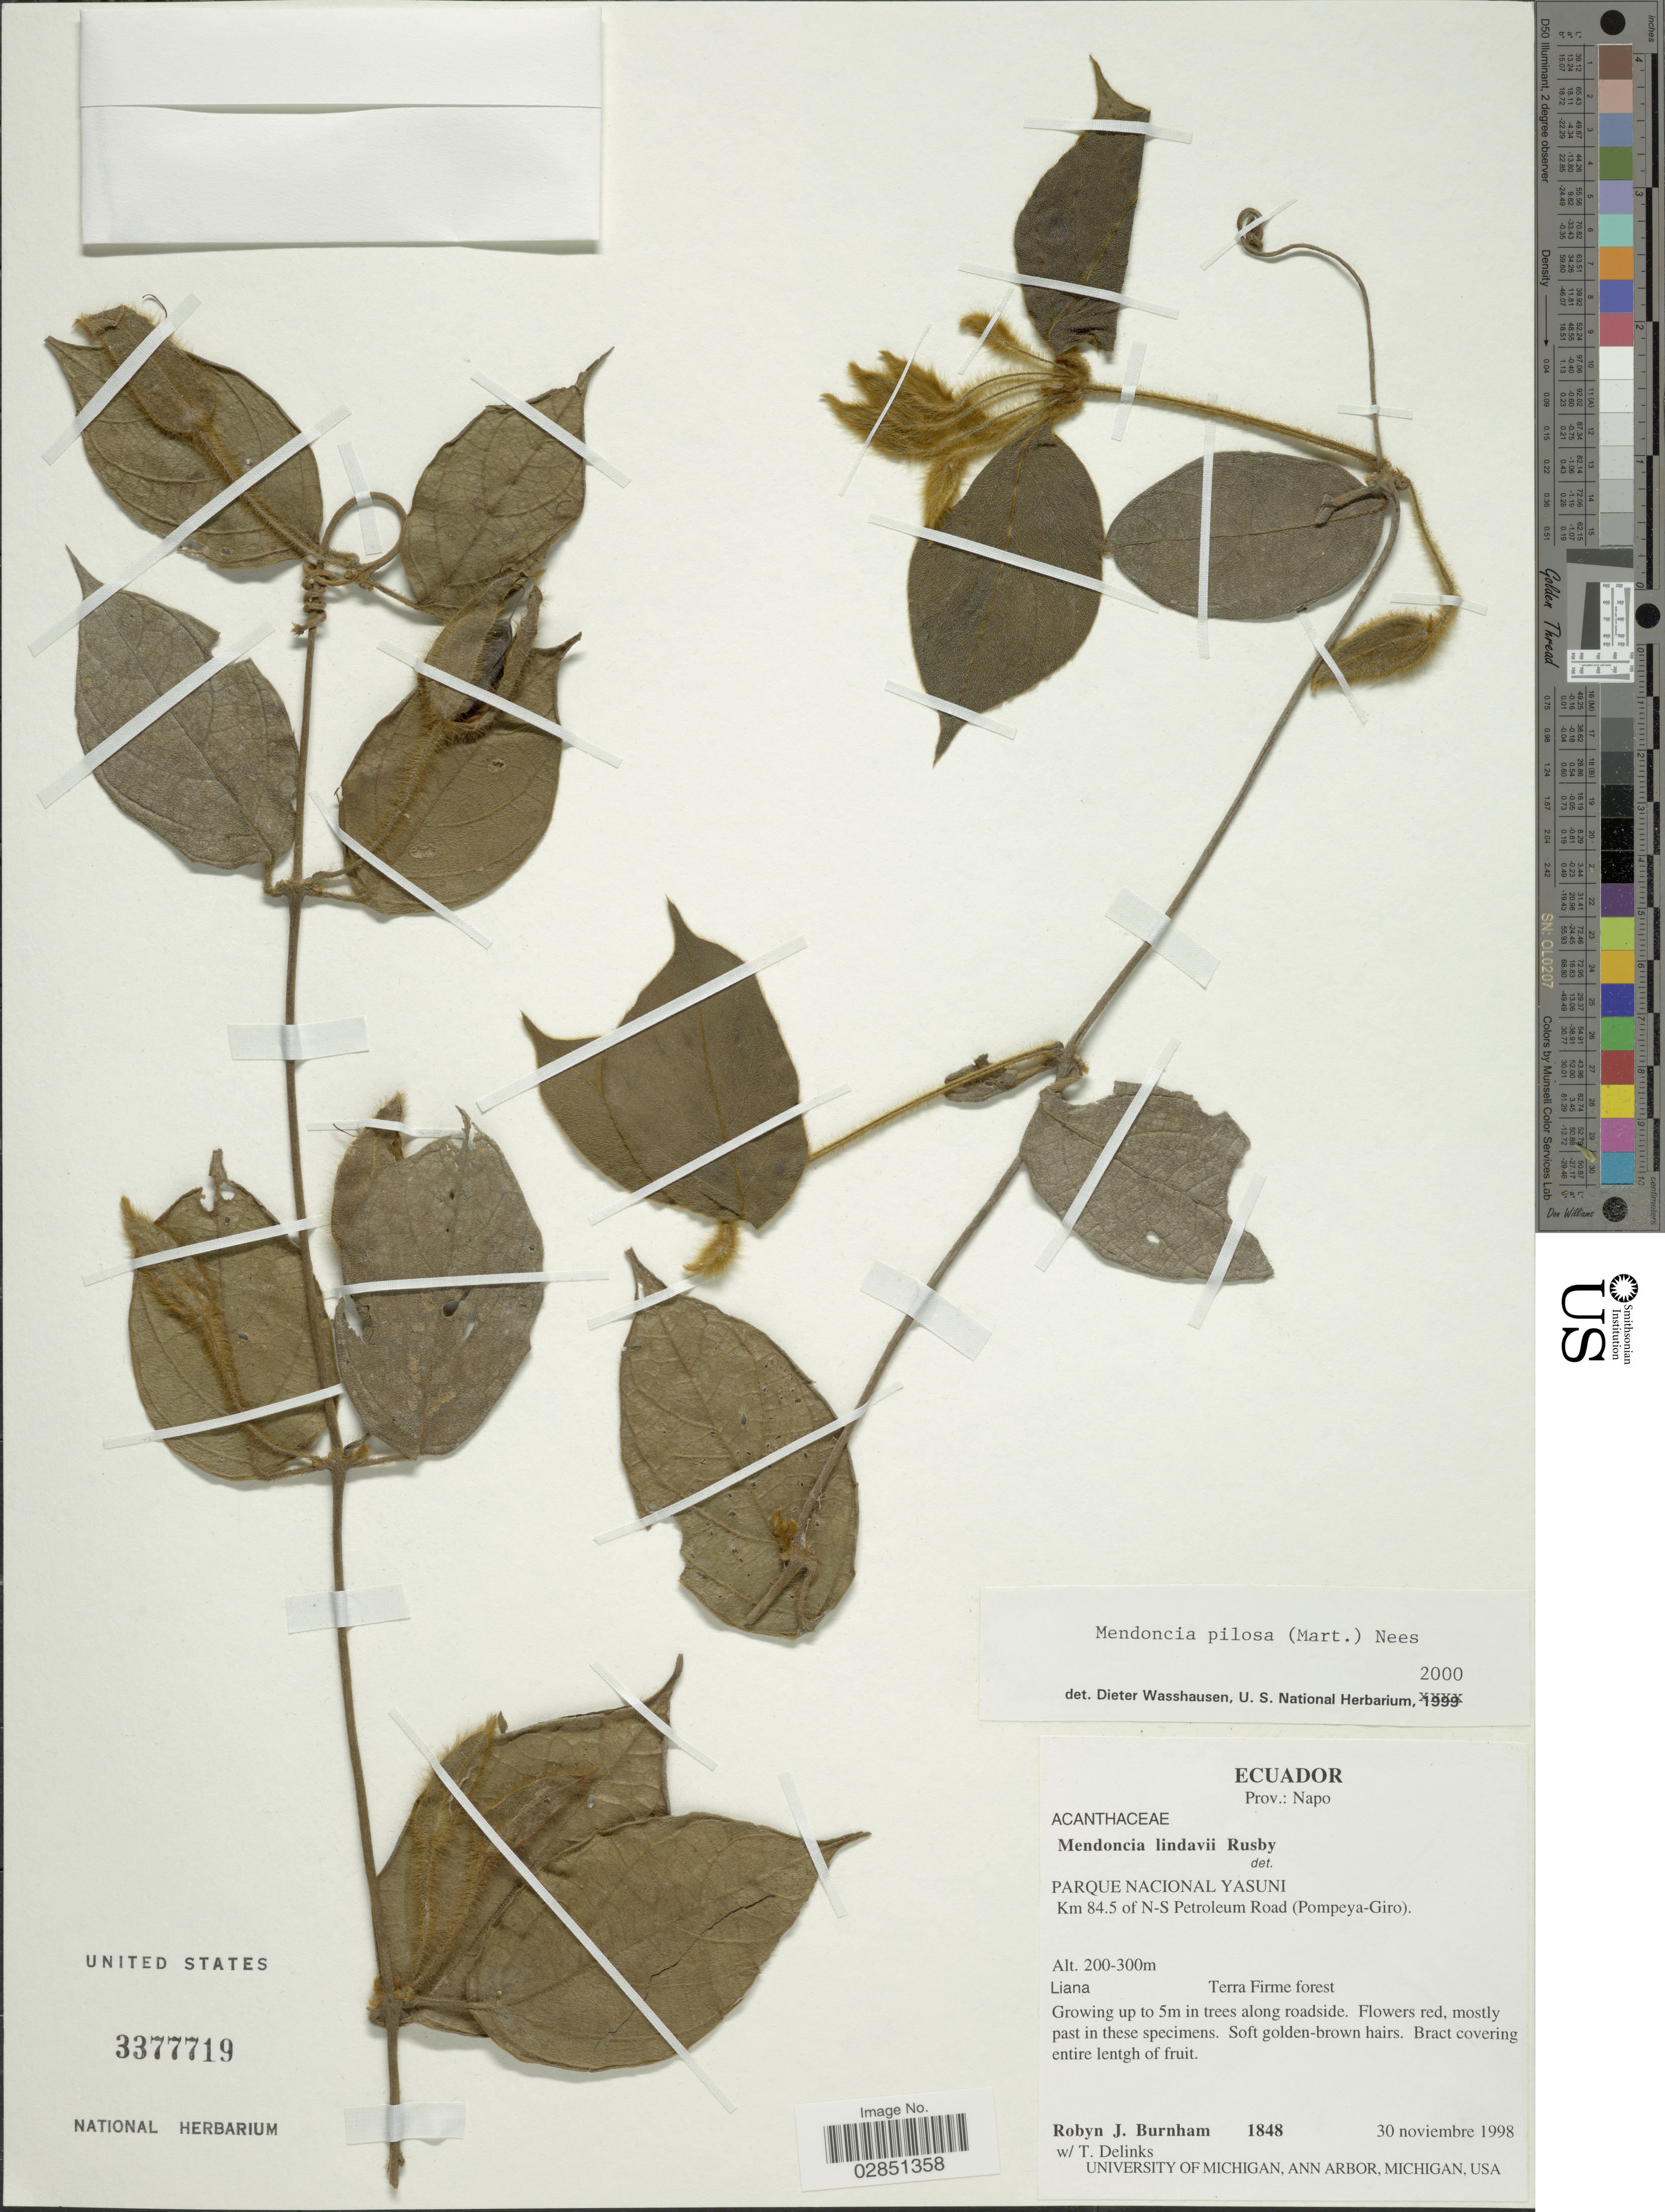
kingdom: Plantae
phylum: Tracheophyta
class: Magnoliopsida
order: Lamiales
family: Acanthaceae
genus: Mendoncia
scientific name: Mendoncia pilosa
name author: Mart.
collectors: R. J. Burnham & T. Delinks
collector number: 1848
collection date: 1998-11-30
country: Ecuador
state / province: Napo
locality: Prov.: Napo. Parque Nacional Yasuni. Km 84.5 of N-S Petroleum Road (Pompeya-Giro).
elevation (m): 200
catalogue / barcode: US 3377719